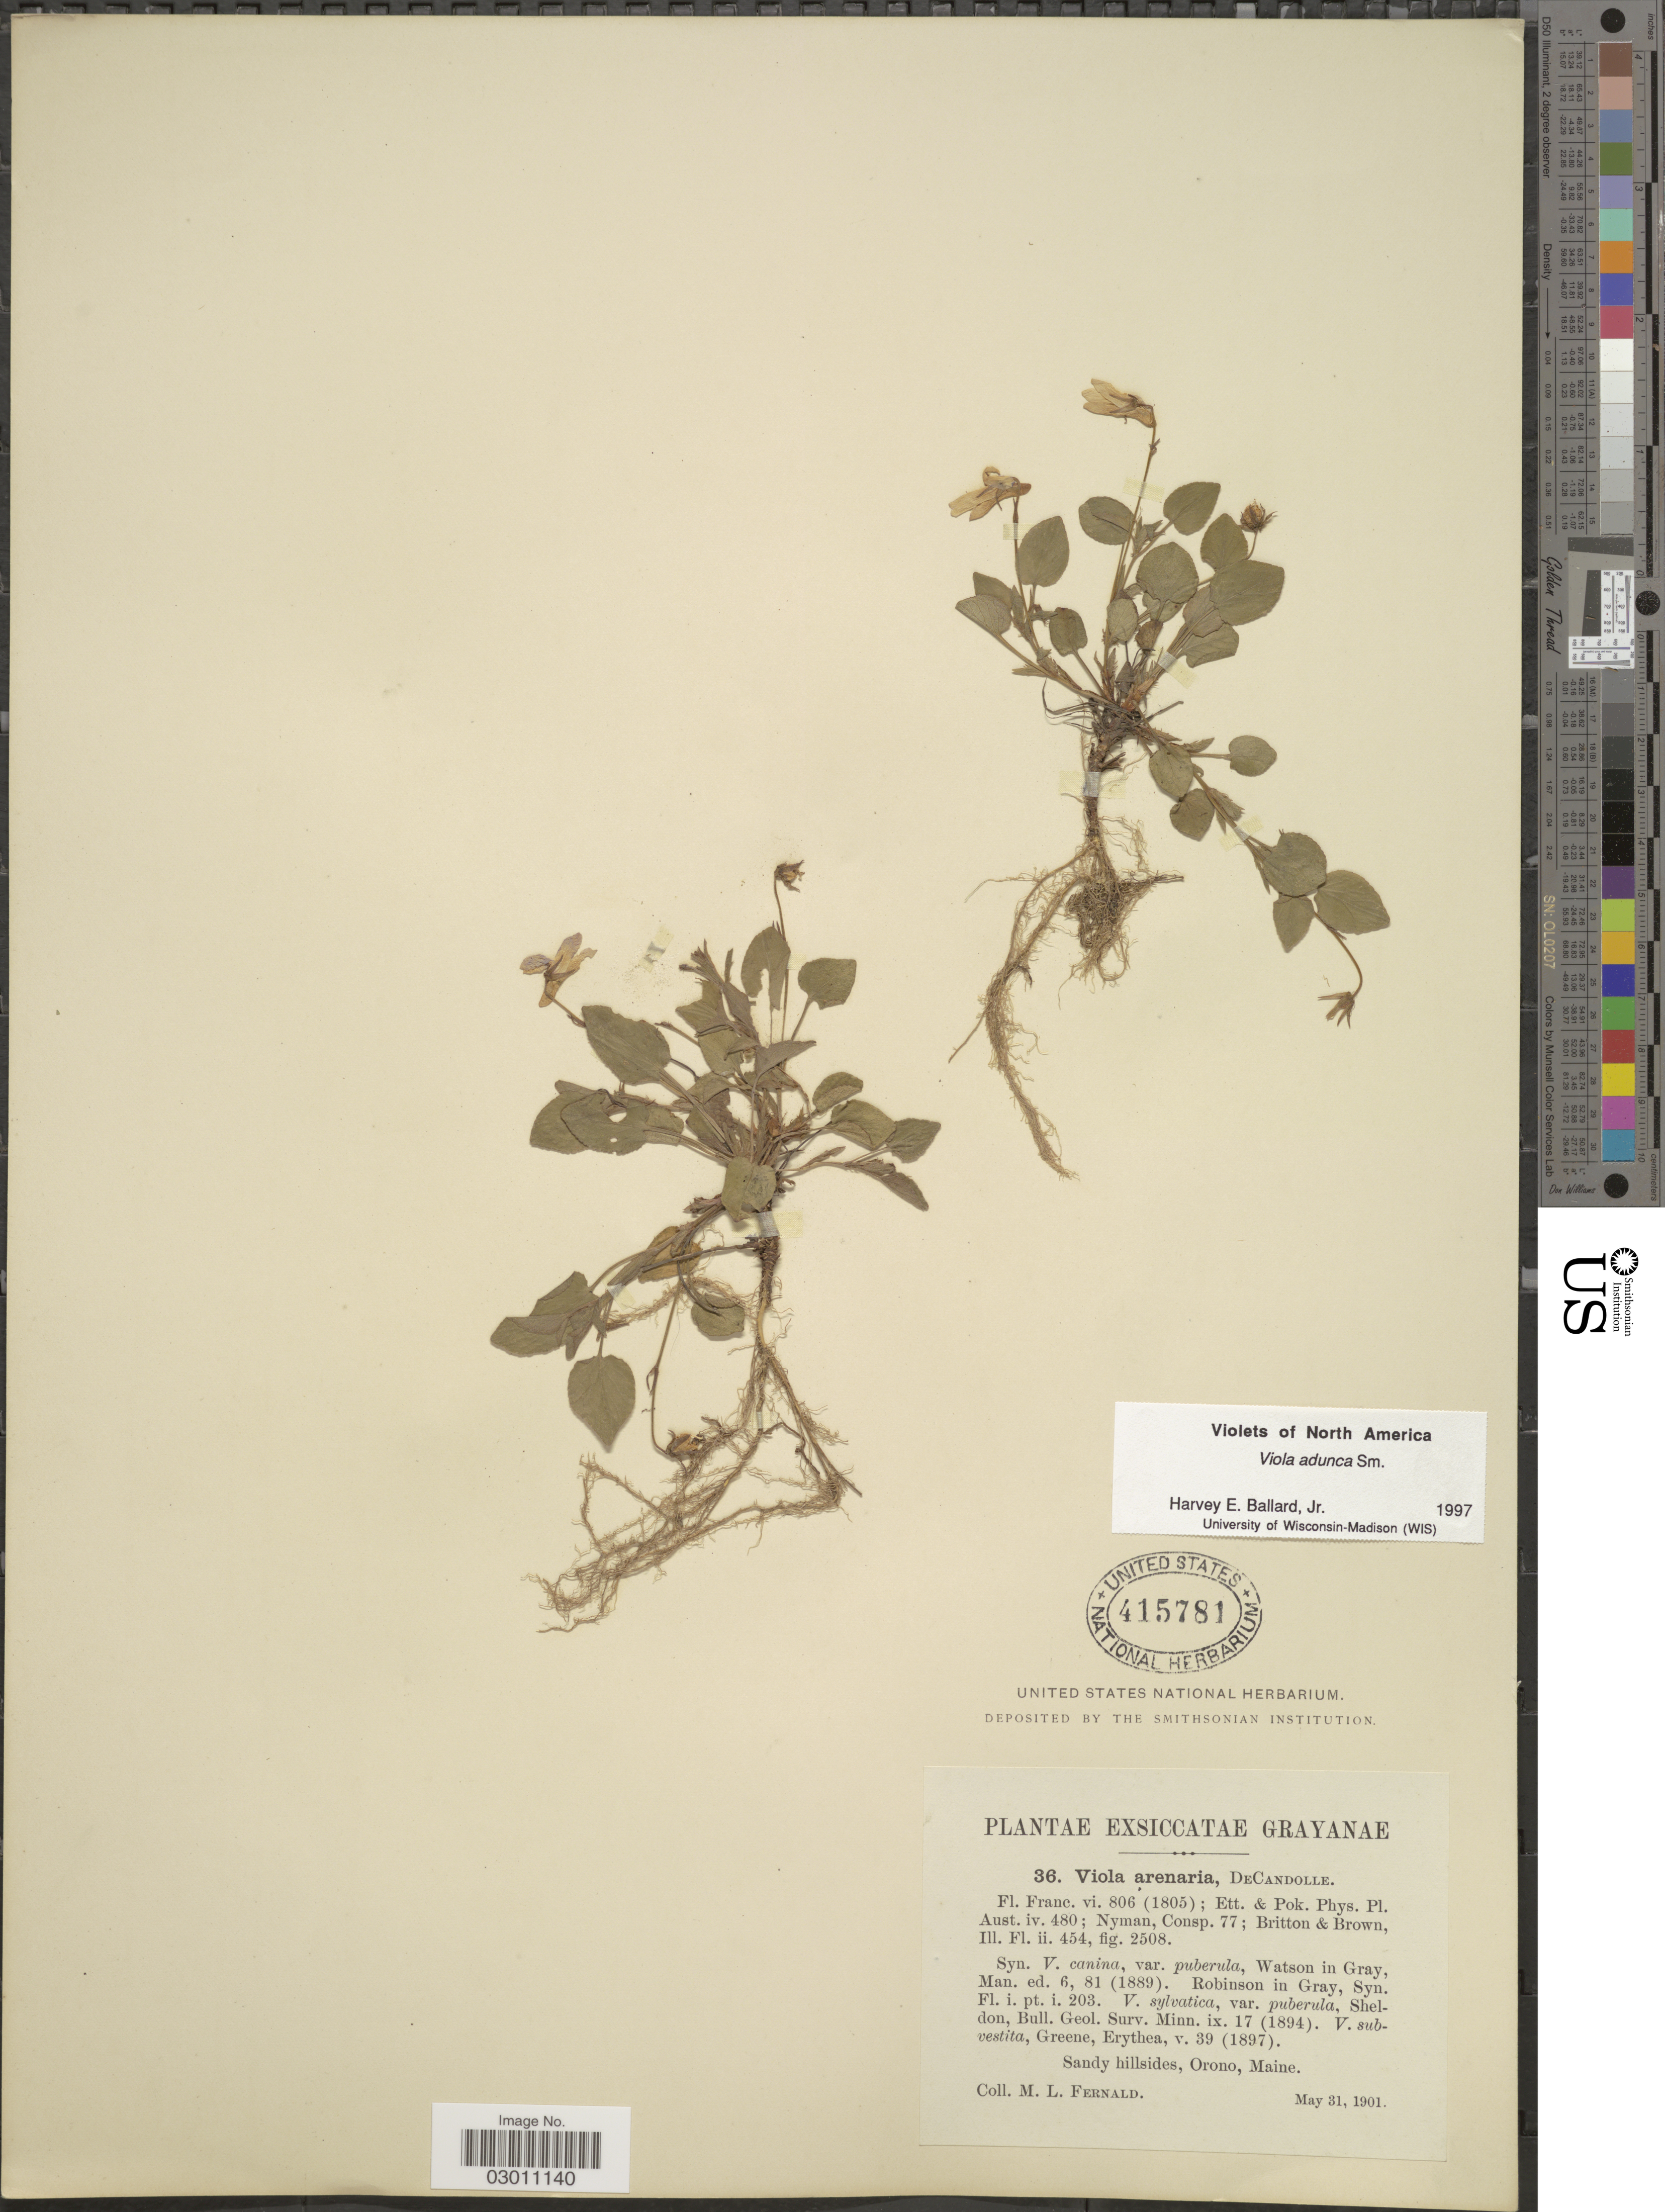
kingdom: Plantae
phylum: Tracheophyta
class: Magnoliopsida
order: Malpighiales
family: Violaceae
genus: Viola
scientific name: Viola adunca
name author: Sm.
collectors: M. L. Fernald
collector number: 36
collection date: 1901-05-31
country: United States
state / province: Maine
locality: Sandy hillsides, Orono.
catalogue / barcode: US 415781